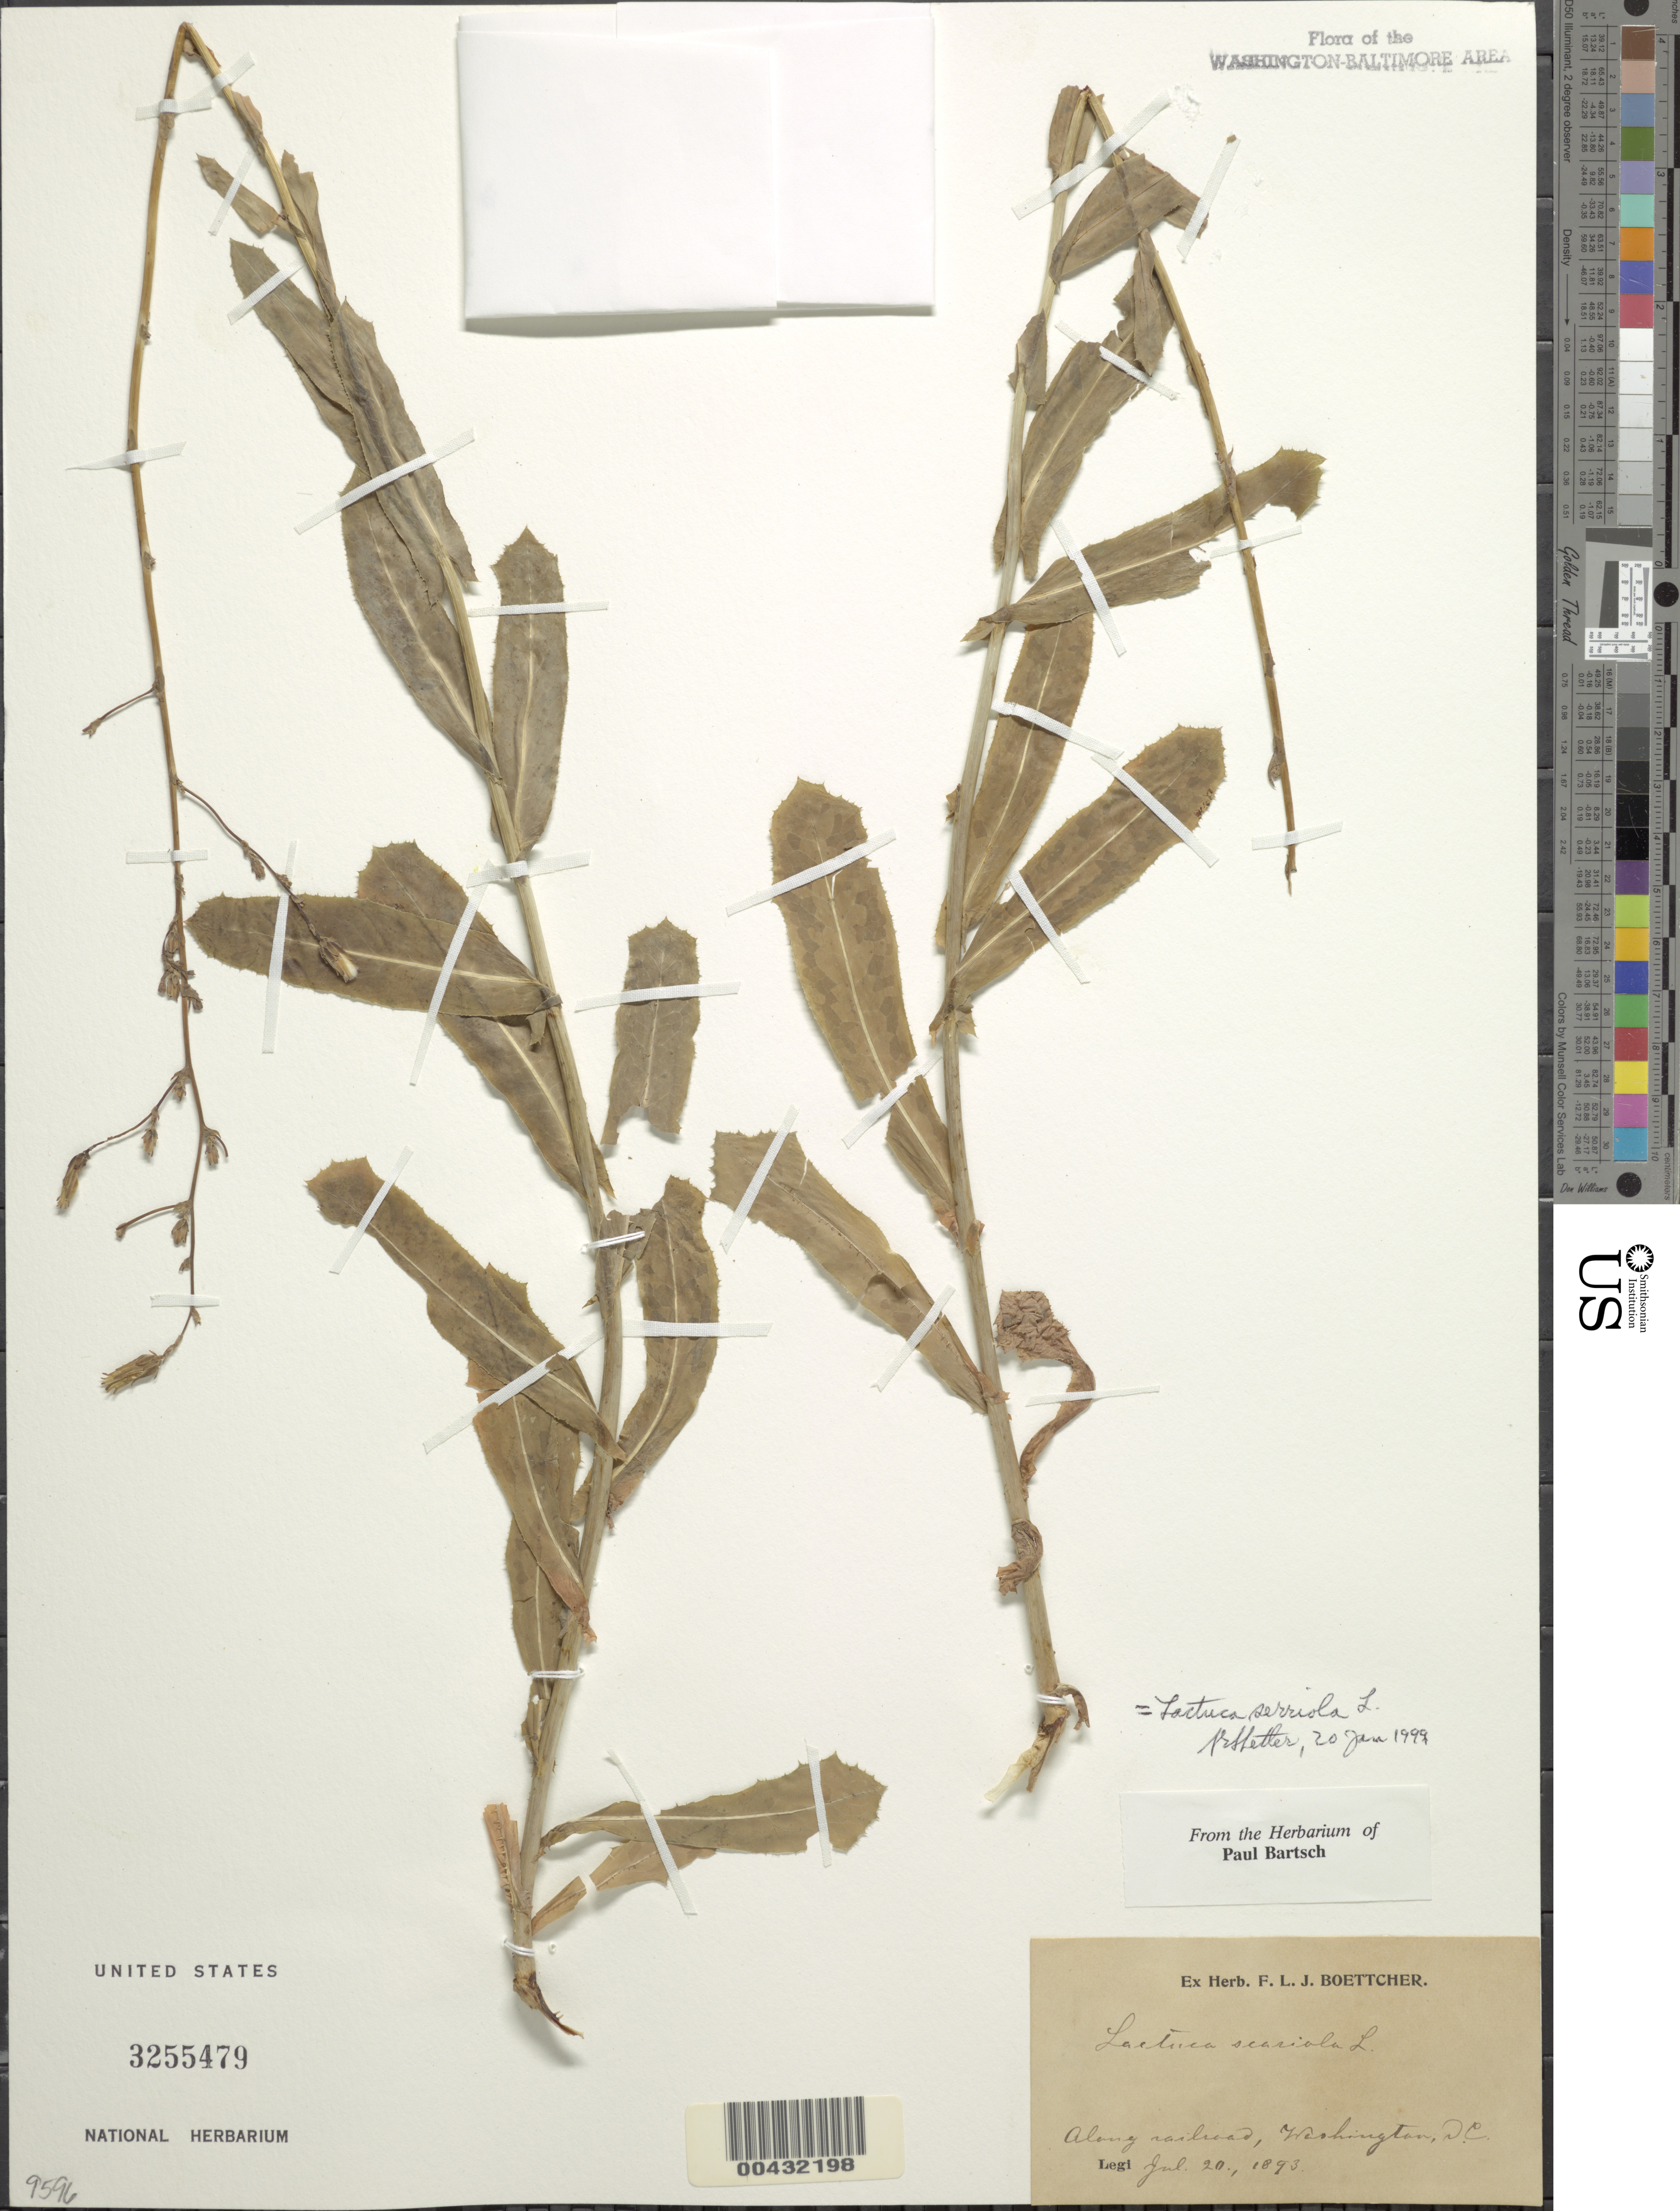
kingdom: Plantae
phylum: Tracheophyta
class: Magnoliopsida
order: Asterales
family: Asteraceae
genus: Lactuca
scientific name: Lactuca serriola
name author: L.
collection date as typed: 20 Jul 1893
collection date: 1893-07-20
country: United States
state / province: District of Columbia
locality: Washington, DC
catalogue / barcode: US 3255479